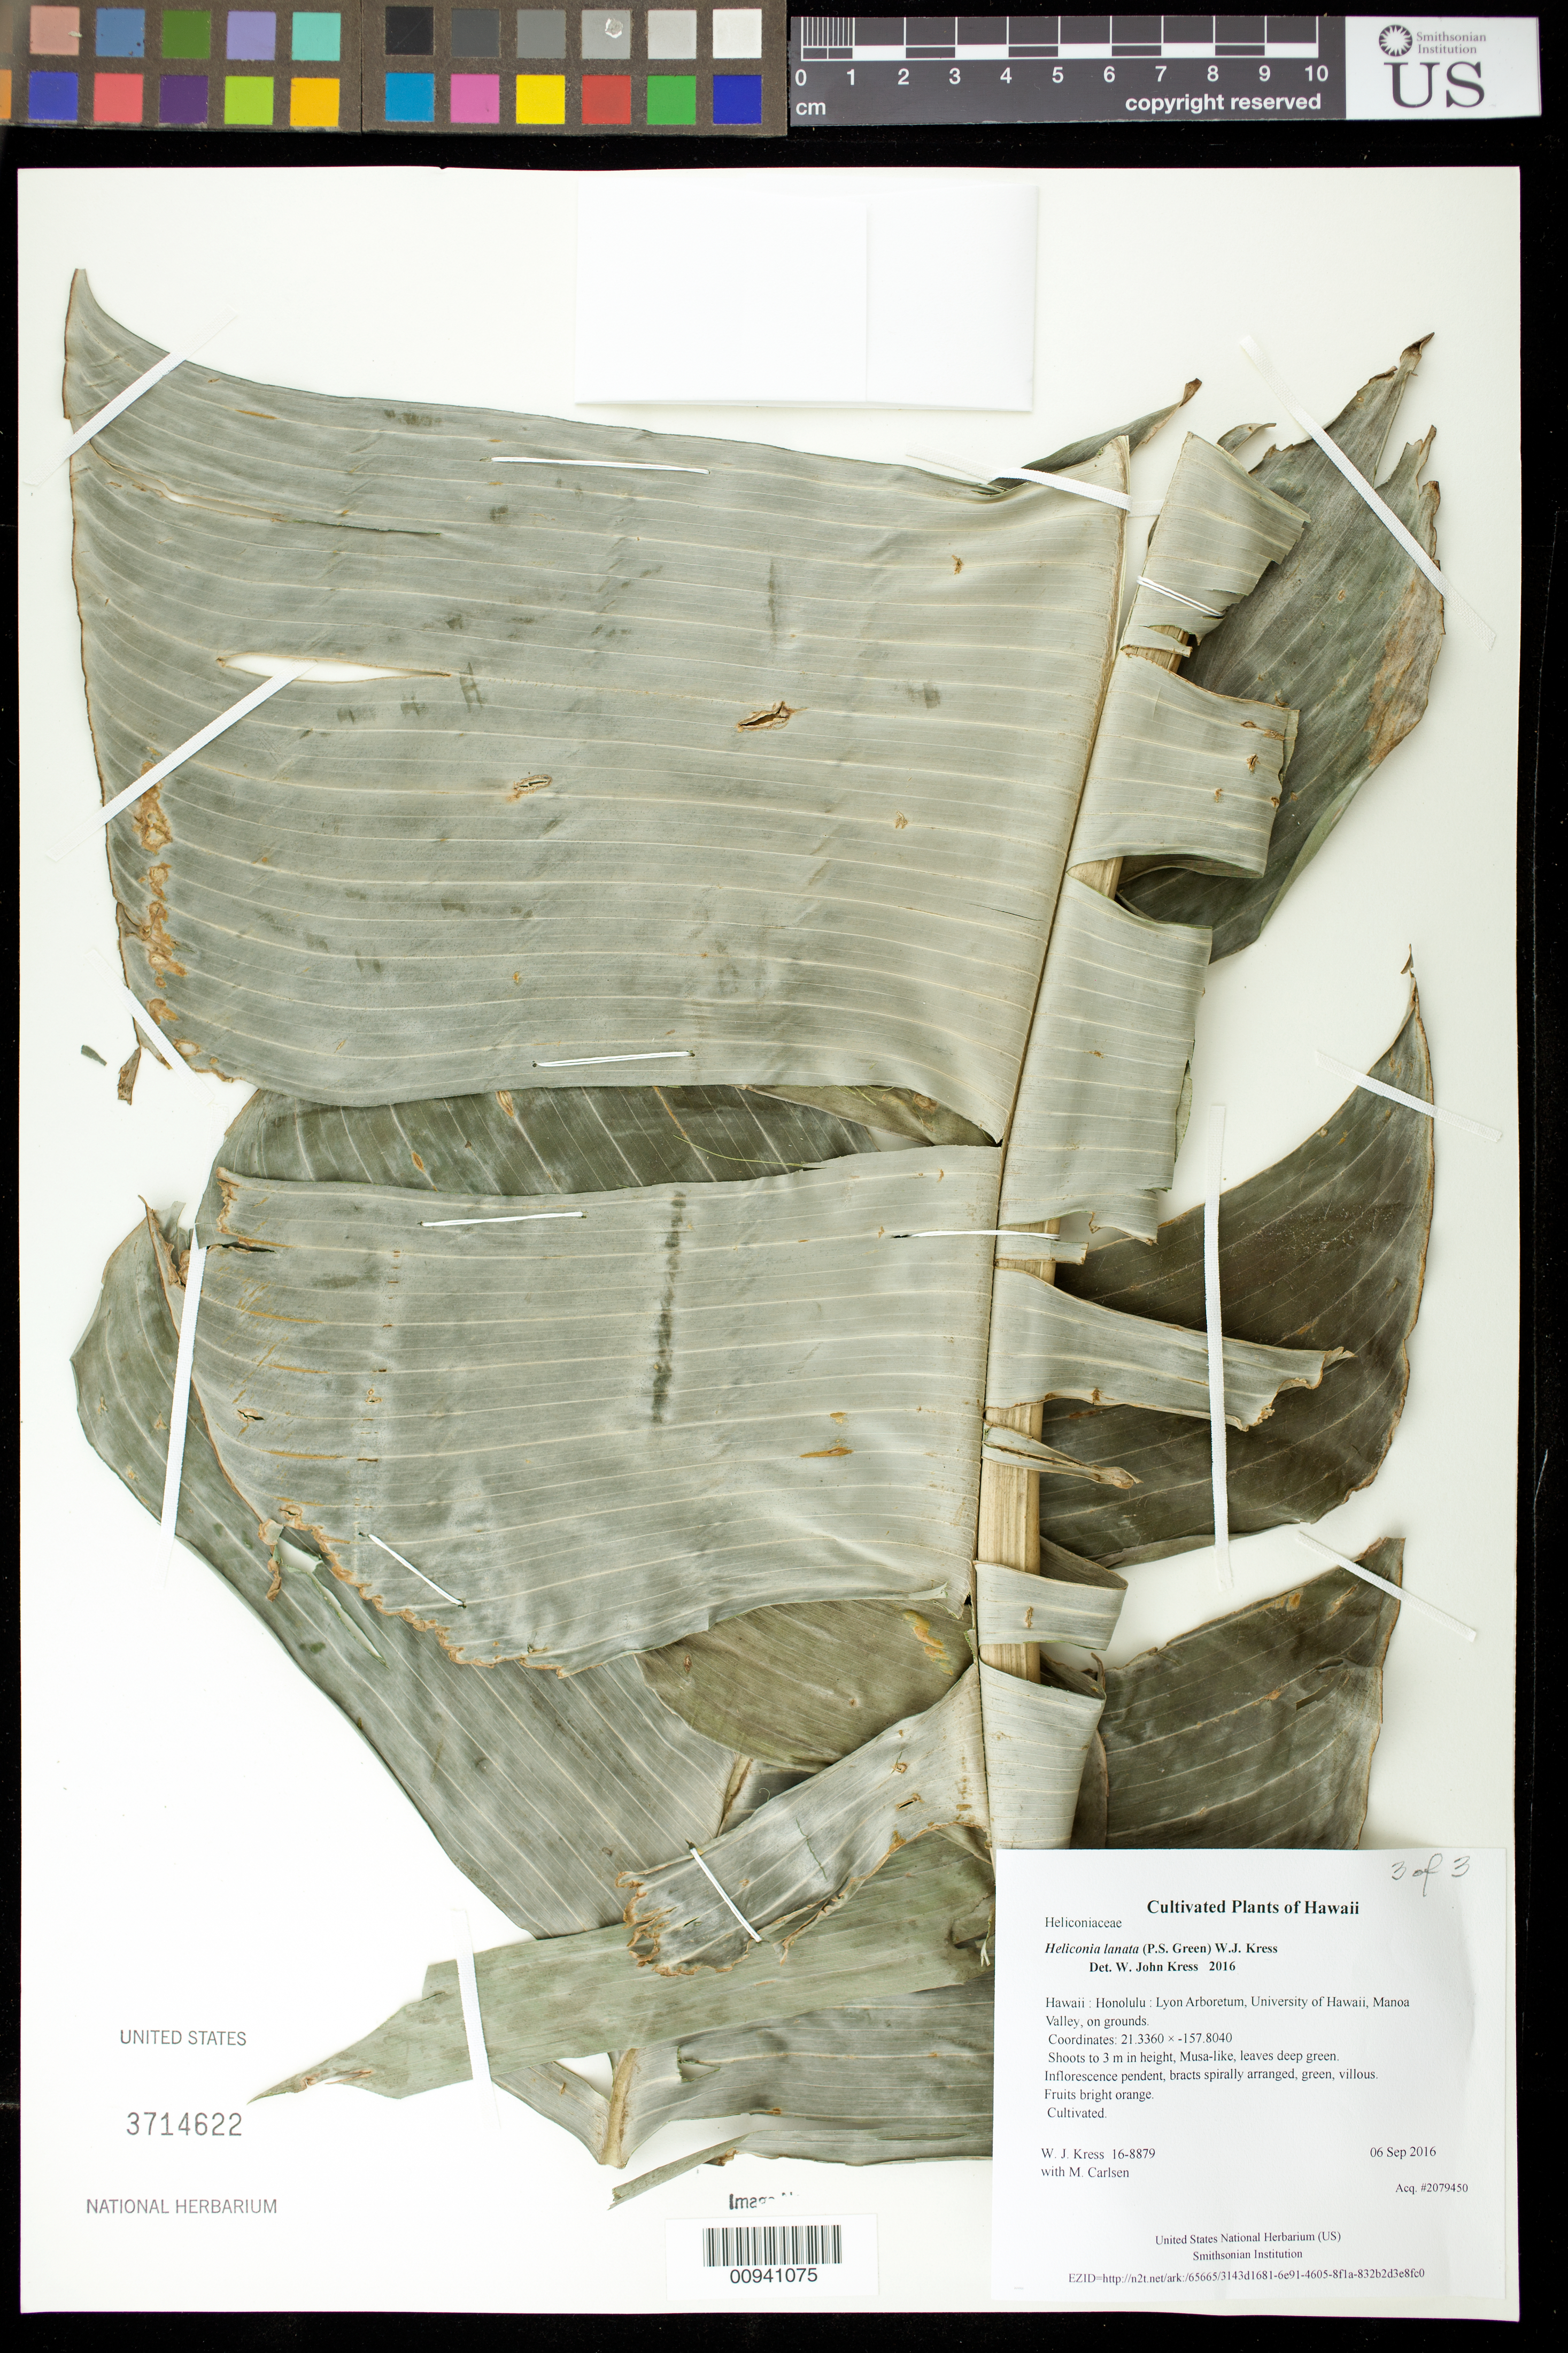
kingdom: Plantae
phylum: Tracheophyta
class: Liliopsida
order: Zingiberales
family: Heliconiaceae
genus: Heliconia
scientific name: Heliconia lanata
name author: (P.S. Green) W.J. Kress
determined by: Kress, W. J., (US), Smithsonian Institution - National Museum of Natural History (UNITED STATES)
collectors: W. J. Kress & M. M. Carlsen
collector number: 16-8879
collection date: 2016-09-06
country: United States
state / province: Hawaii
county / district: Honolulu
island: Oahu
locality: Lyon Arboretum, University of Hawaii, Manoa Valley, on grounds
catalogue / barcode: US 3714622